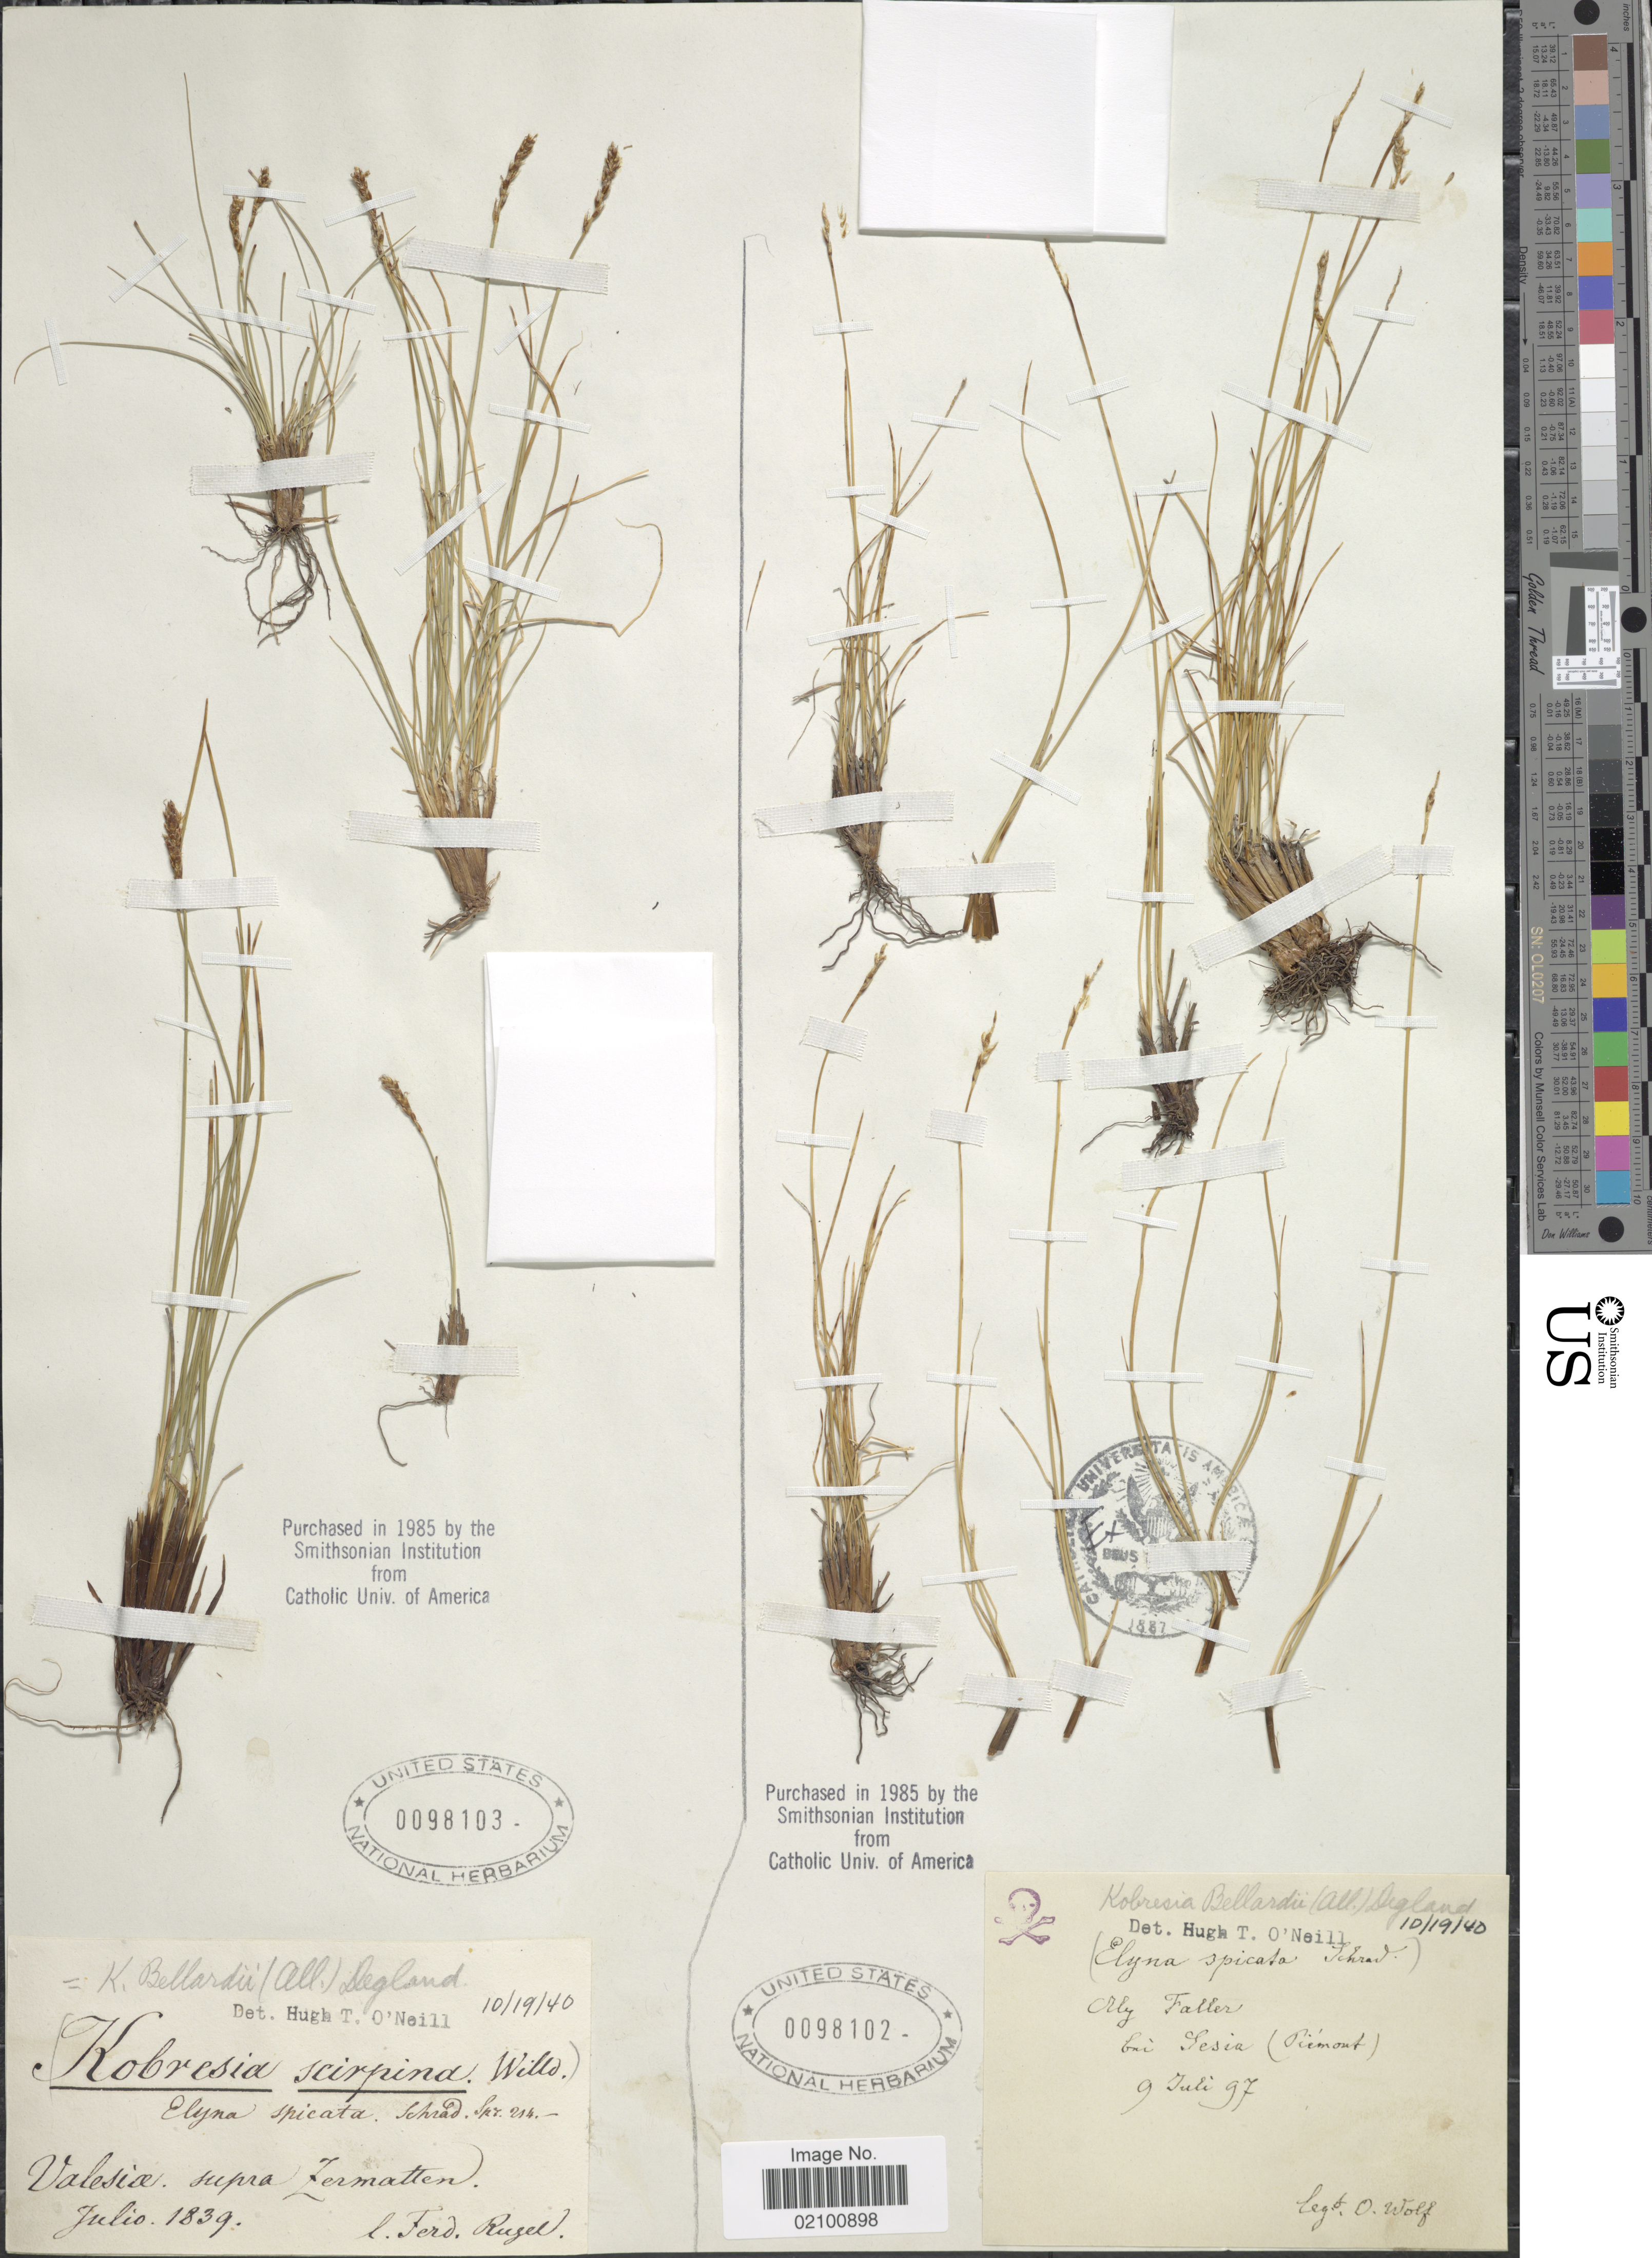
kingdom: Plantae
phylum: Tracheophyta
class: Liliopsida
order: Poales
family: Cyperaceae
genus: Carex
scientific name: Carex myosuroides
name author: Vill.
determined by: Strong, M. T., (US), Smithsonian Institution - National Museum of Natural History (UNITED STATES)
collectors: O. Wolf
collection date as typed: Transcribed d/m/y: 9/7/97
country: Italy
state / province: Piedmont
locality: Bei Sesia (Piemont)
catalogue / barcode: US 98102